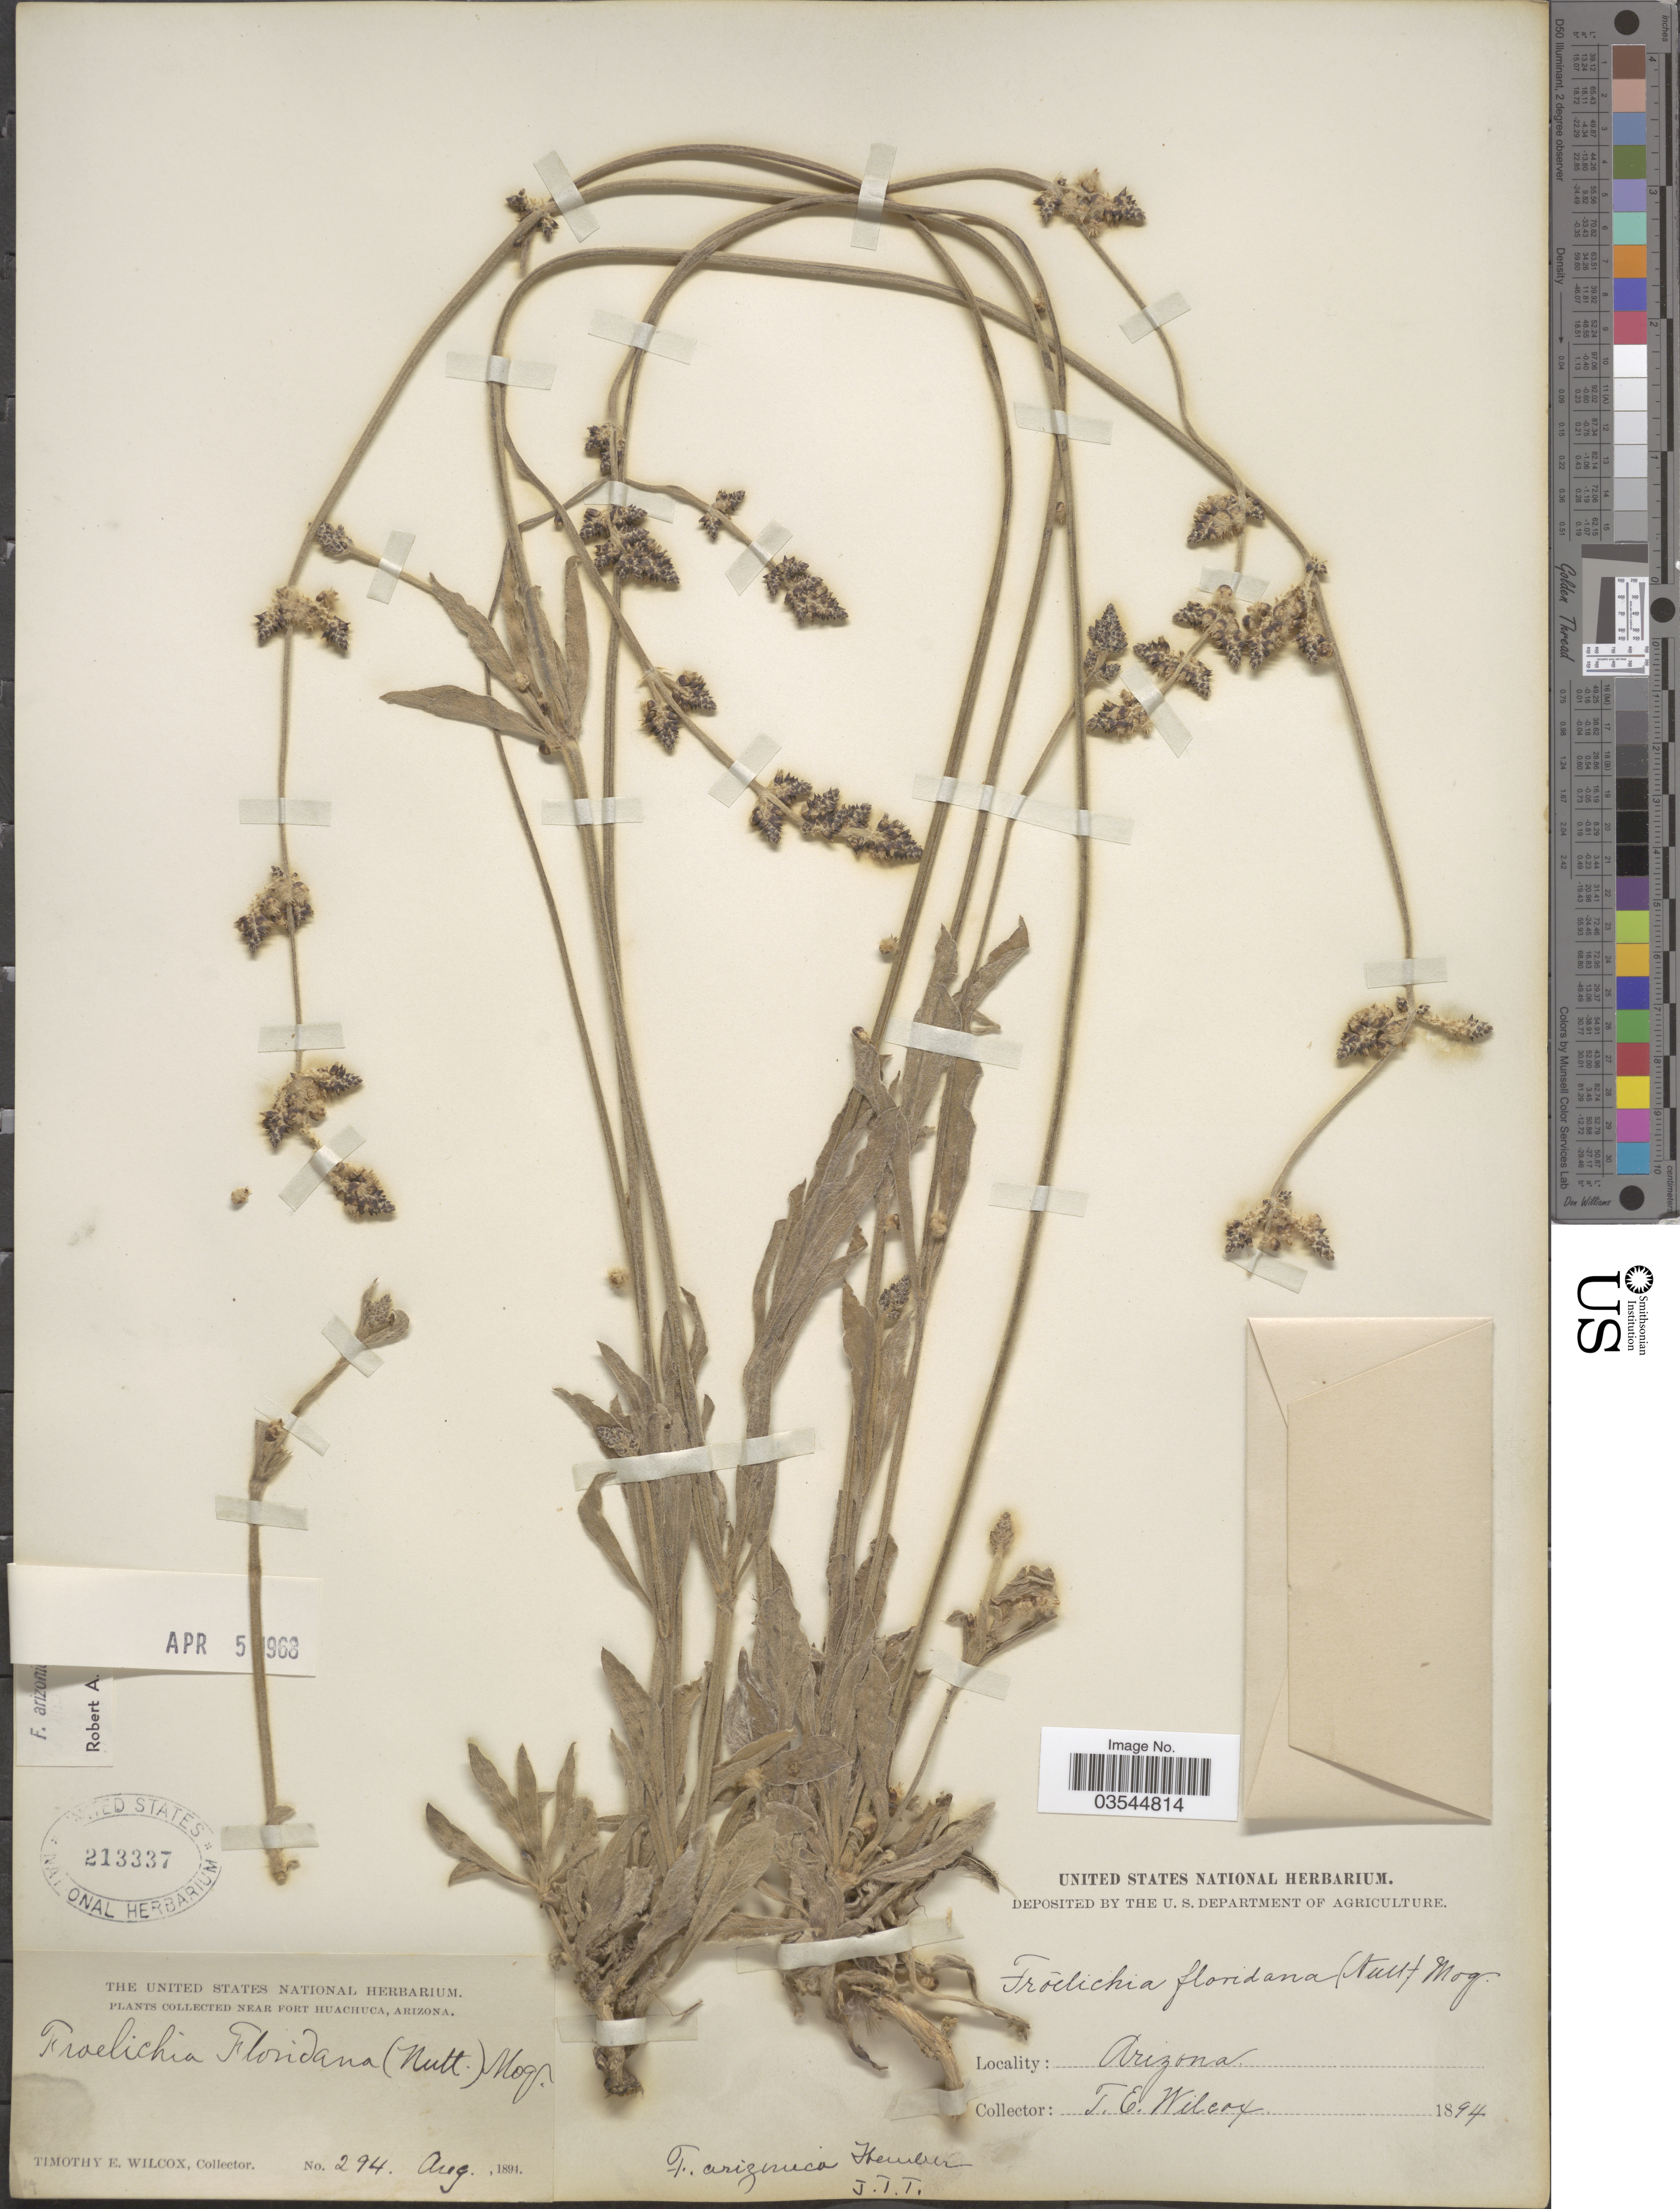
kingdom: Plantae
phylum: Tracheophyta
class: Magnoliopsida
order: Caryophyllales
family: Amaranthaceae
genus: Froelichia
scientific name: Froelichia arizonica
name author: Thornber ex Standl.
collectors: T. E. Wilcox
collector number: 294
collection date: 1894-08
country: United States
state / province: Arizona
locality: Near Fort Huachuca.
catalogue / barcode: US 213337